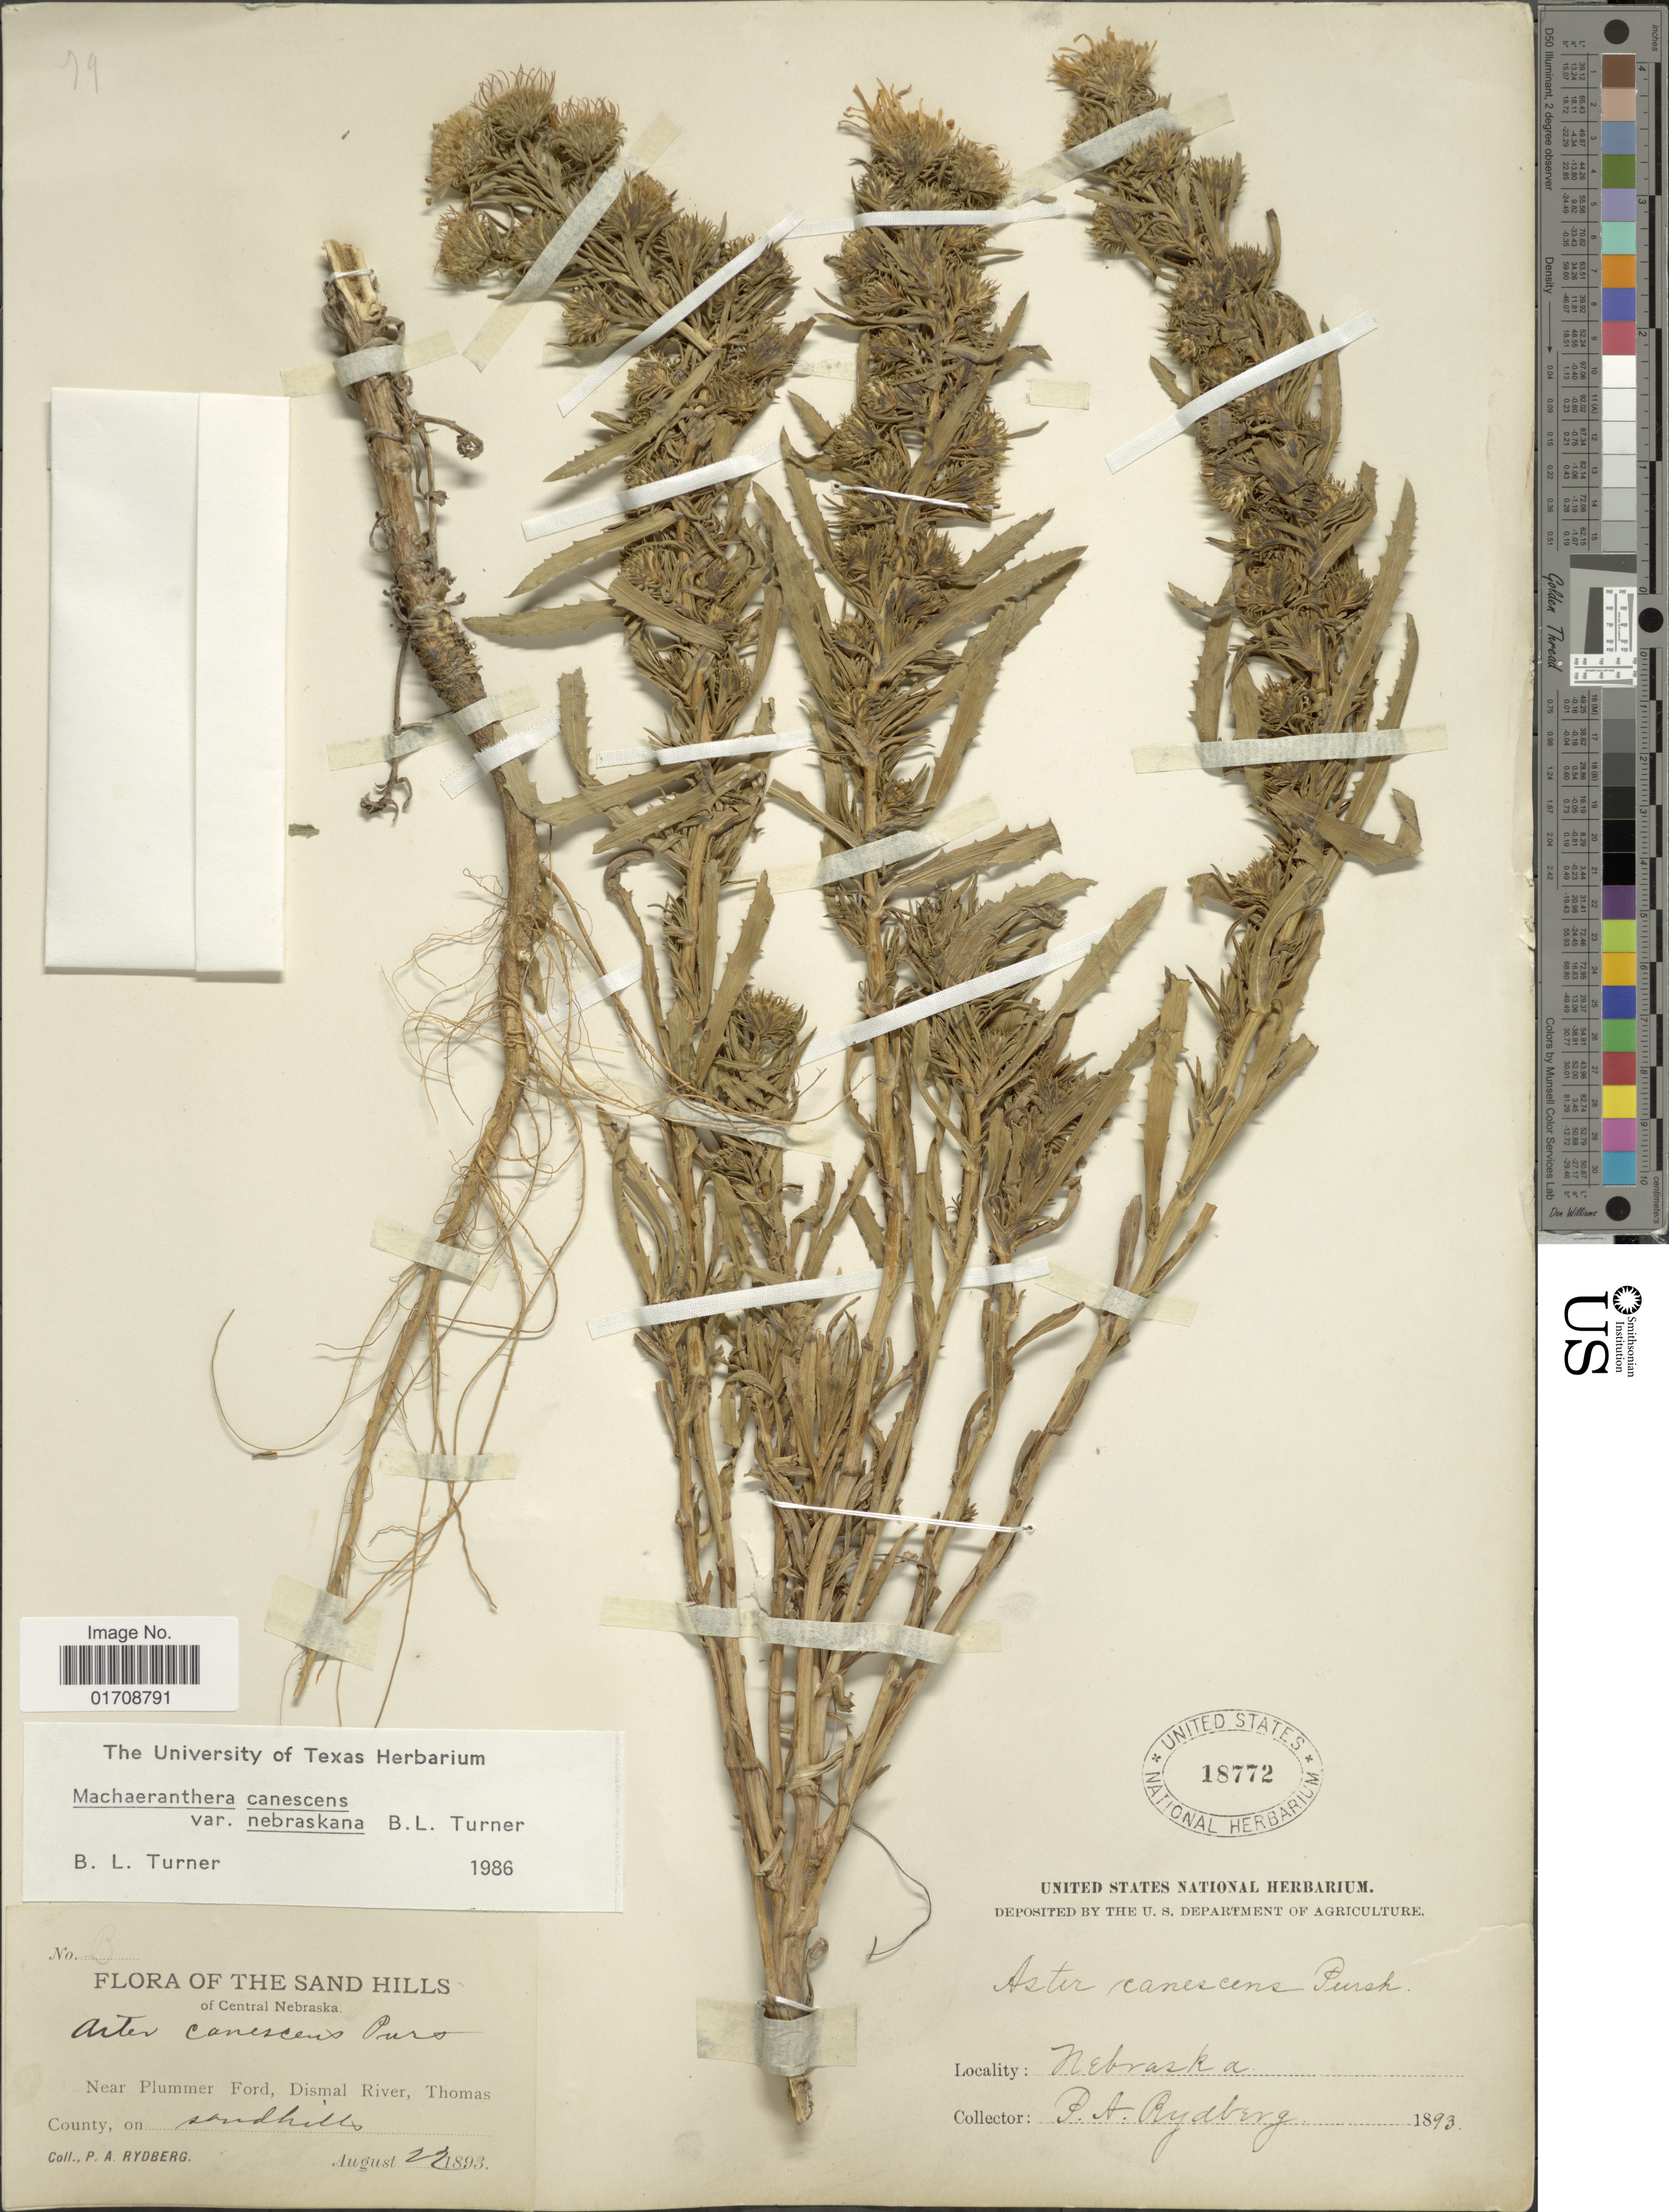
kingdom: Plantae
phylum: Tracheophyta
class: Magnoliopsida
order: Asterales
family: Asteraceae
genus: Machaeranthera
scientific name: Machaeranthera canescens var. nebraskana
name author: B.L. Turner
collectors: P. A. Rydberg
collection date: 1893-08-22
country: United States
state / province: Nebraska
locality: Sand Hills, Central Nebraska, near Plummer Ford, Dismal River, Thomas County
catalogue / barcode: US 18772